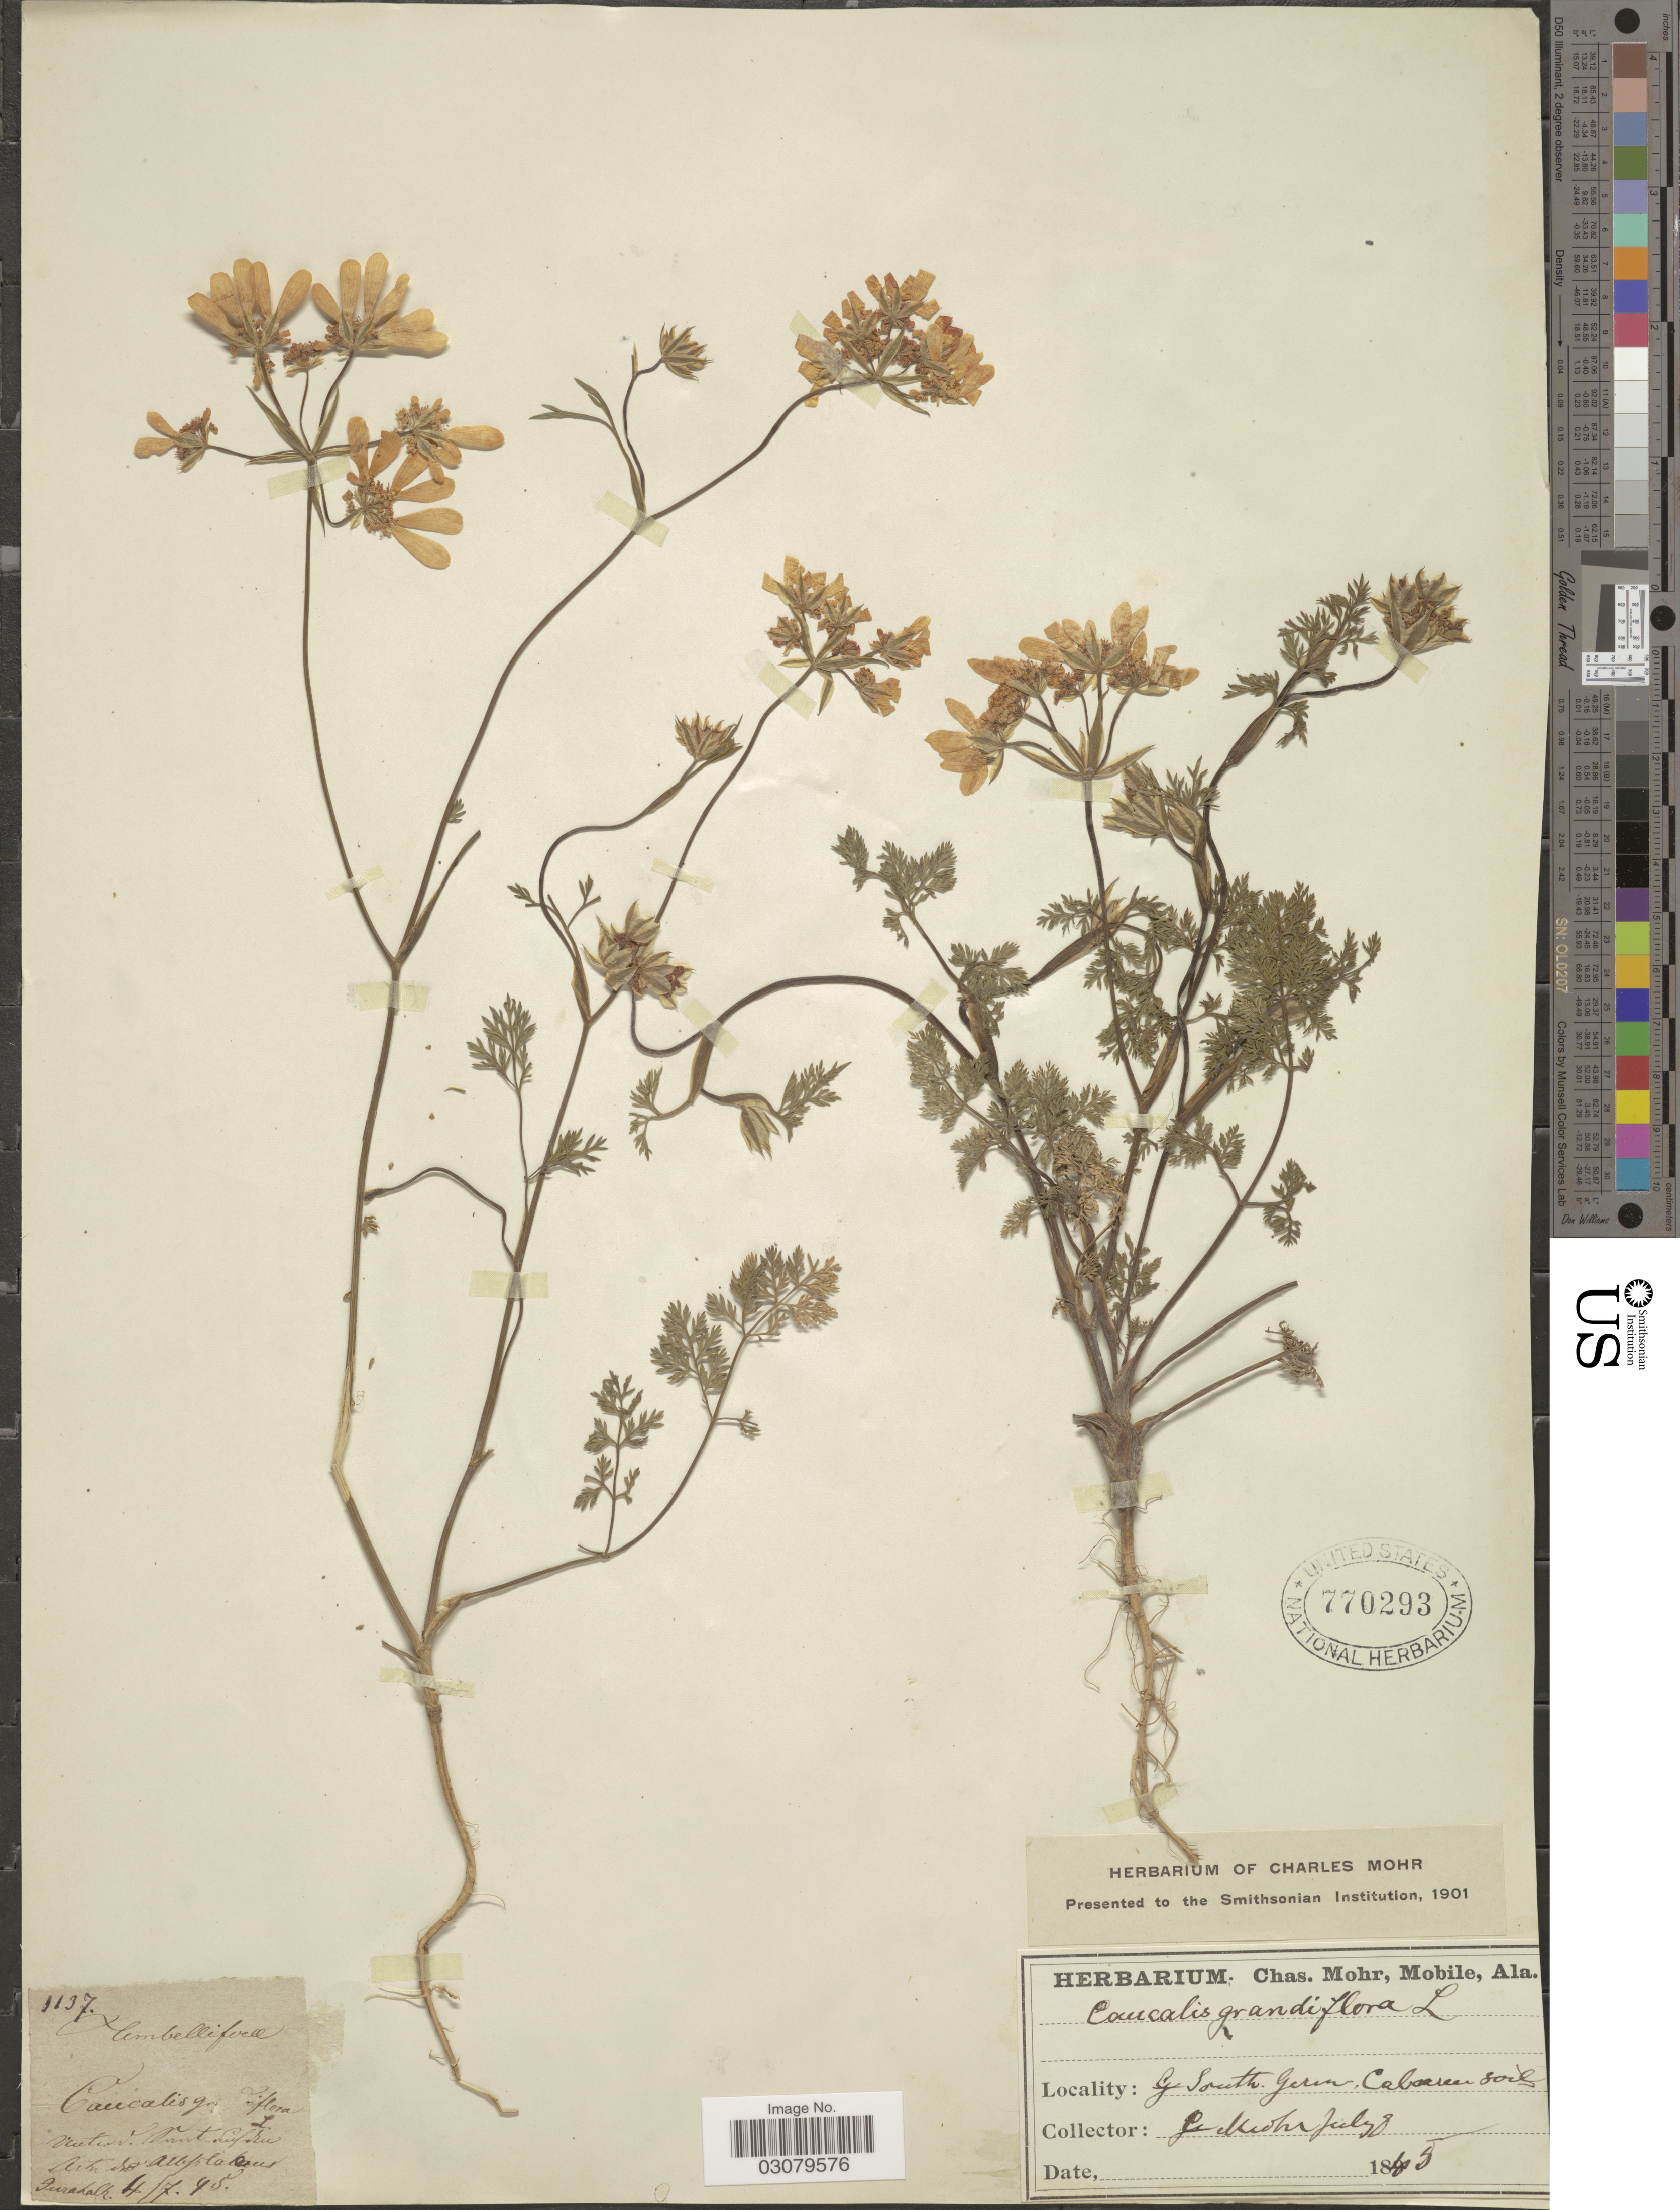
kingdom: Plantae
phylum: Tracheophyta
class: Magnoliopsida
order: Apiales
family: Apiaceae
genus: Caucalis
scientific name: Caucalis grandiflora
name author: L.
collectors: Mohr, C. T. (herbarium)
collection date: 1845-07-08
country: Germany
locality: South. Germ. Jurakalk.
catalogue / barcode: US 770293